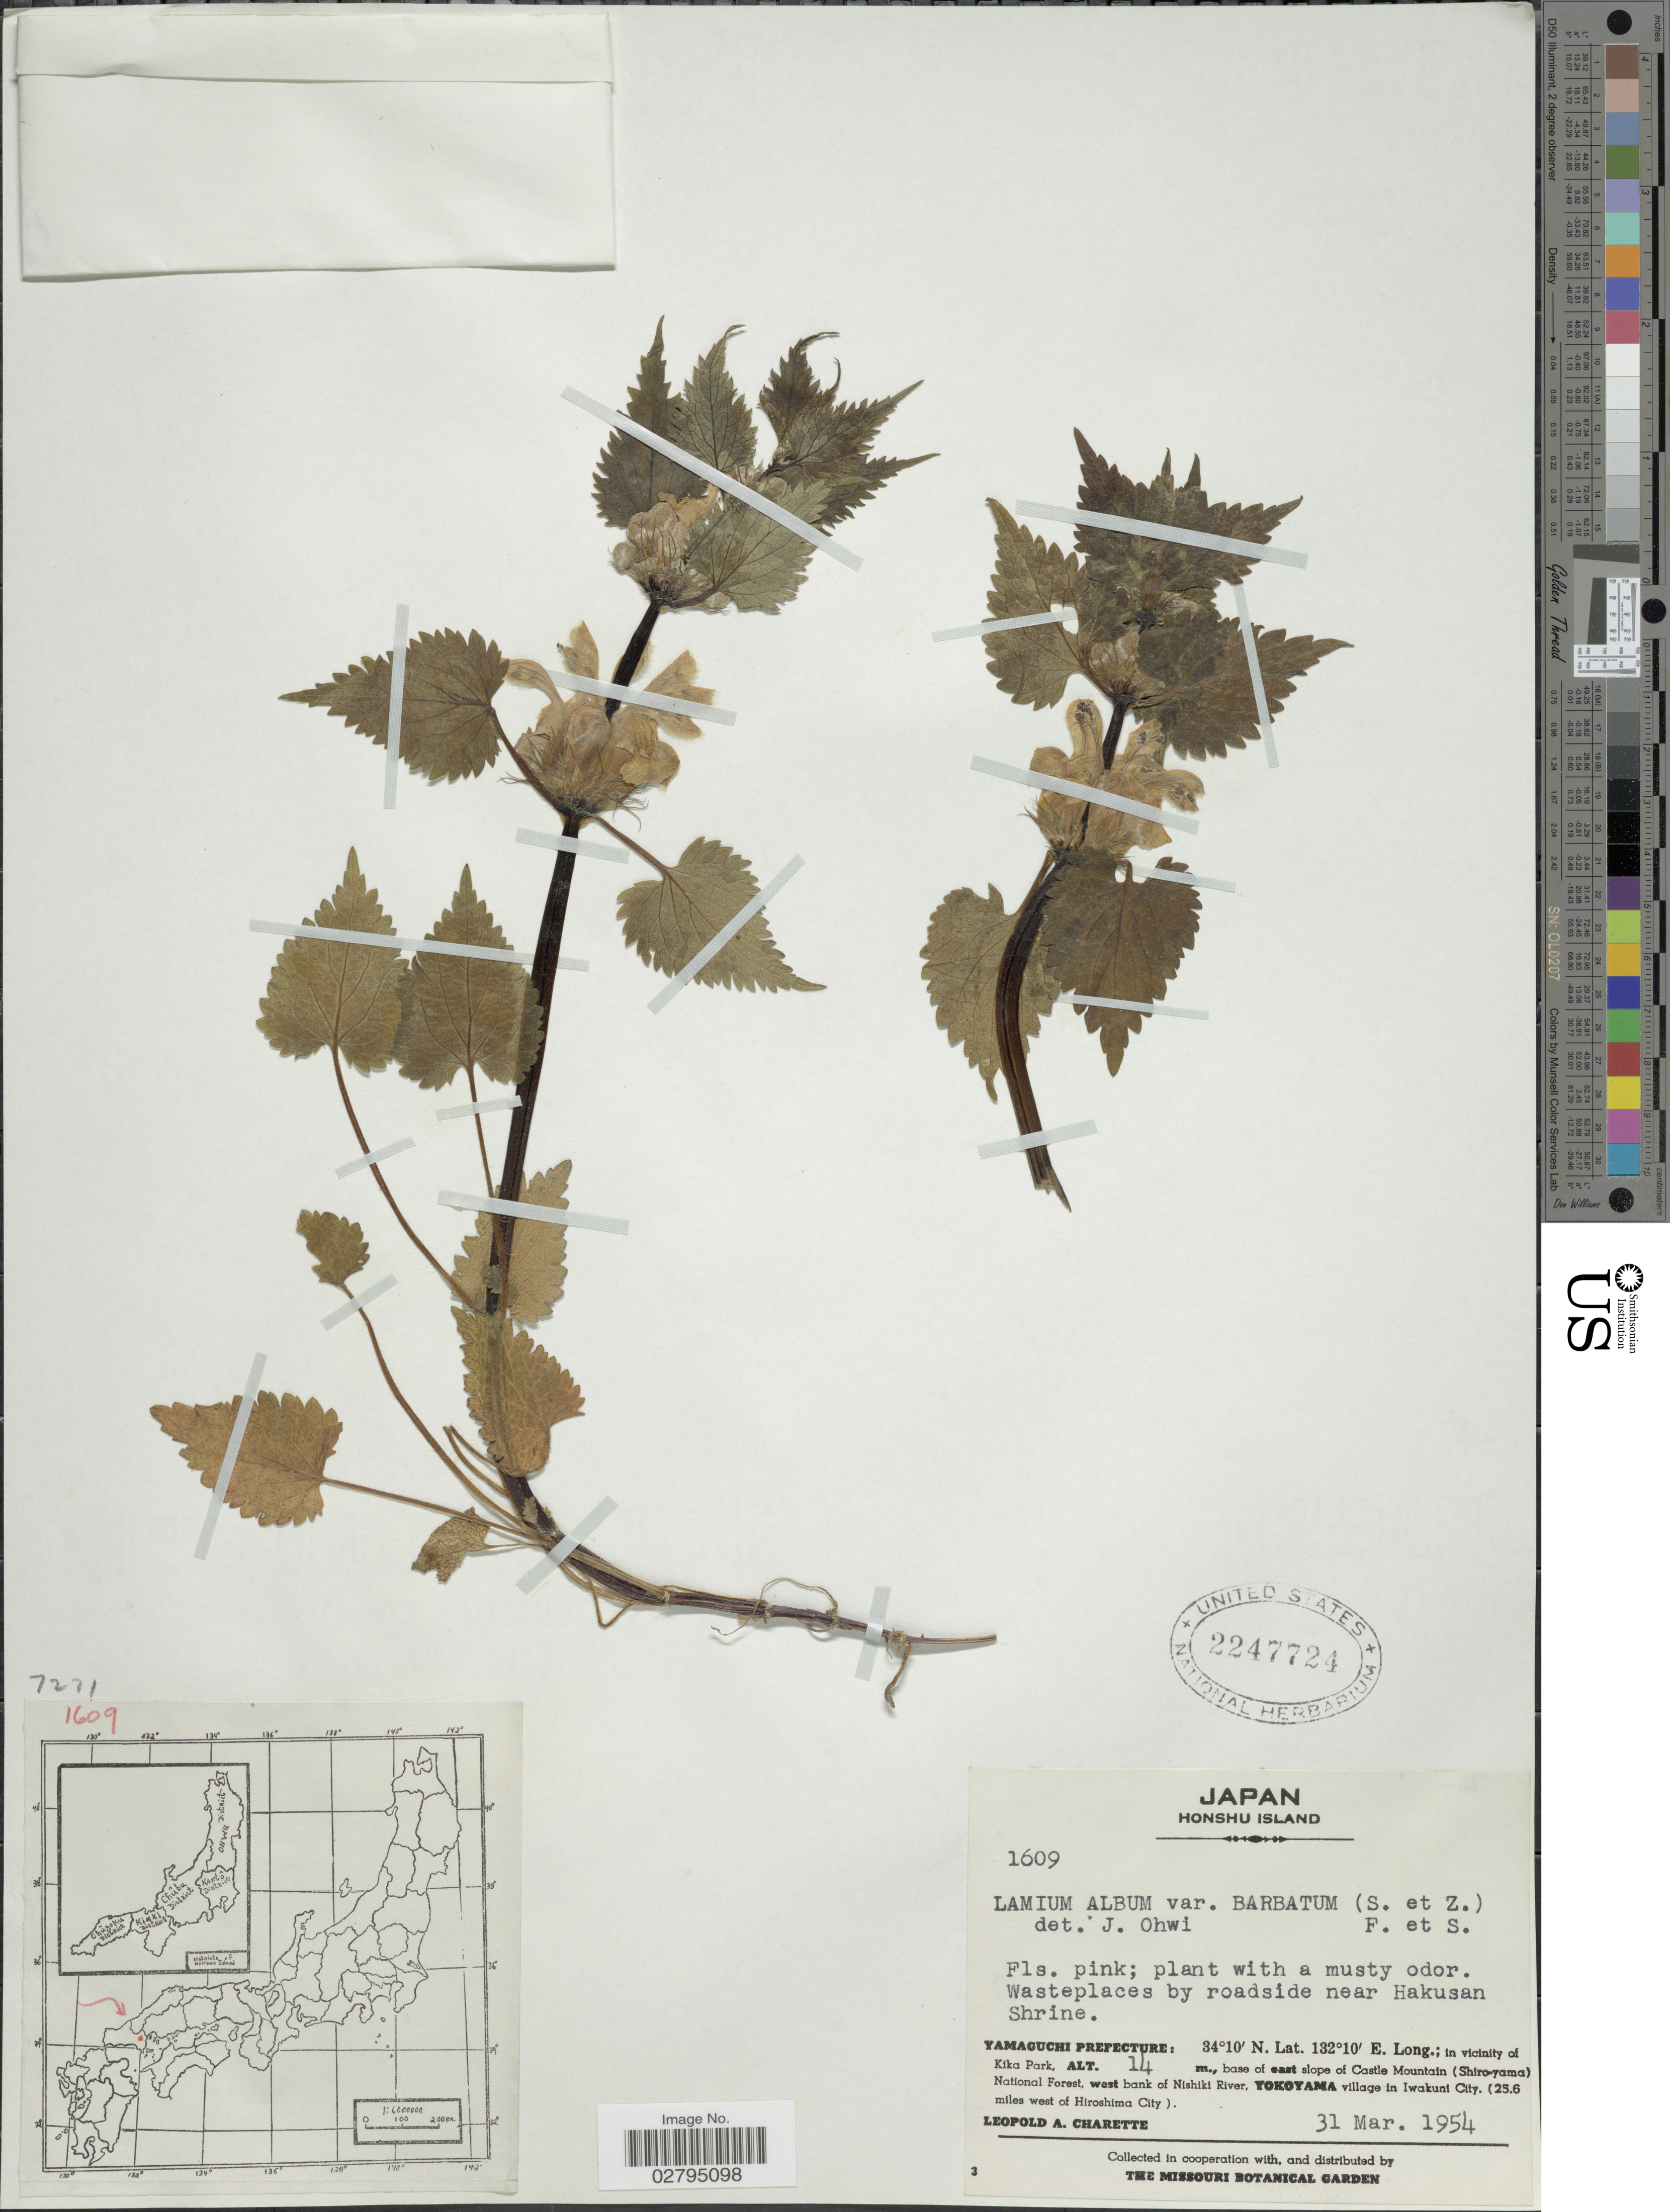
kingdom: Plantae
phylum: Tracheophyta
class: Magnoliopsida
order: Lamiales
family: Lamiaceae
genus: Lamium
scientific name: Lamium album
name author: L.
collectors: L. A. Charette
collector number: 1609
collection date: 1954-03-31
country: Japan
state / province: Yamaguti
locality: Honshu Island. Wasteplaces by roadside near Hakusan Shrine. Yamaguchi Prefecture: in vicinity of Kika Park, base of east slope of Castle Mountain (Shiro-yama) National Forest, west bank of Nishiki River. Yokoyama village in Iwakuni City. (25.6 miles west of Hiroshima City).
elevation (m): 14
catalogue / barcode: US 2247724